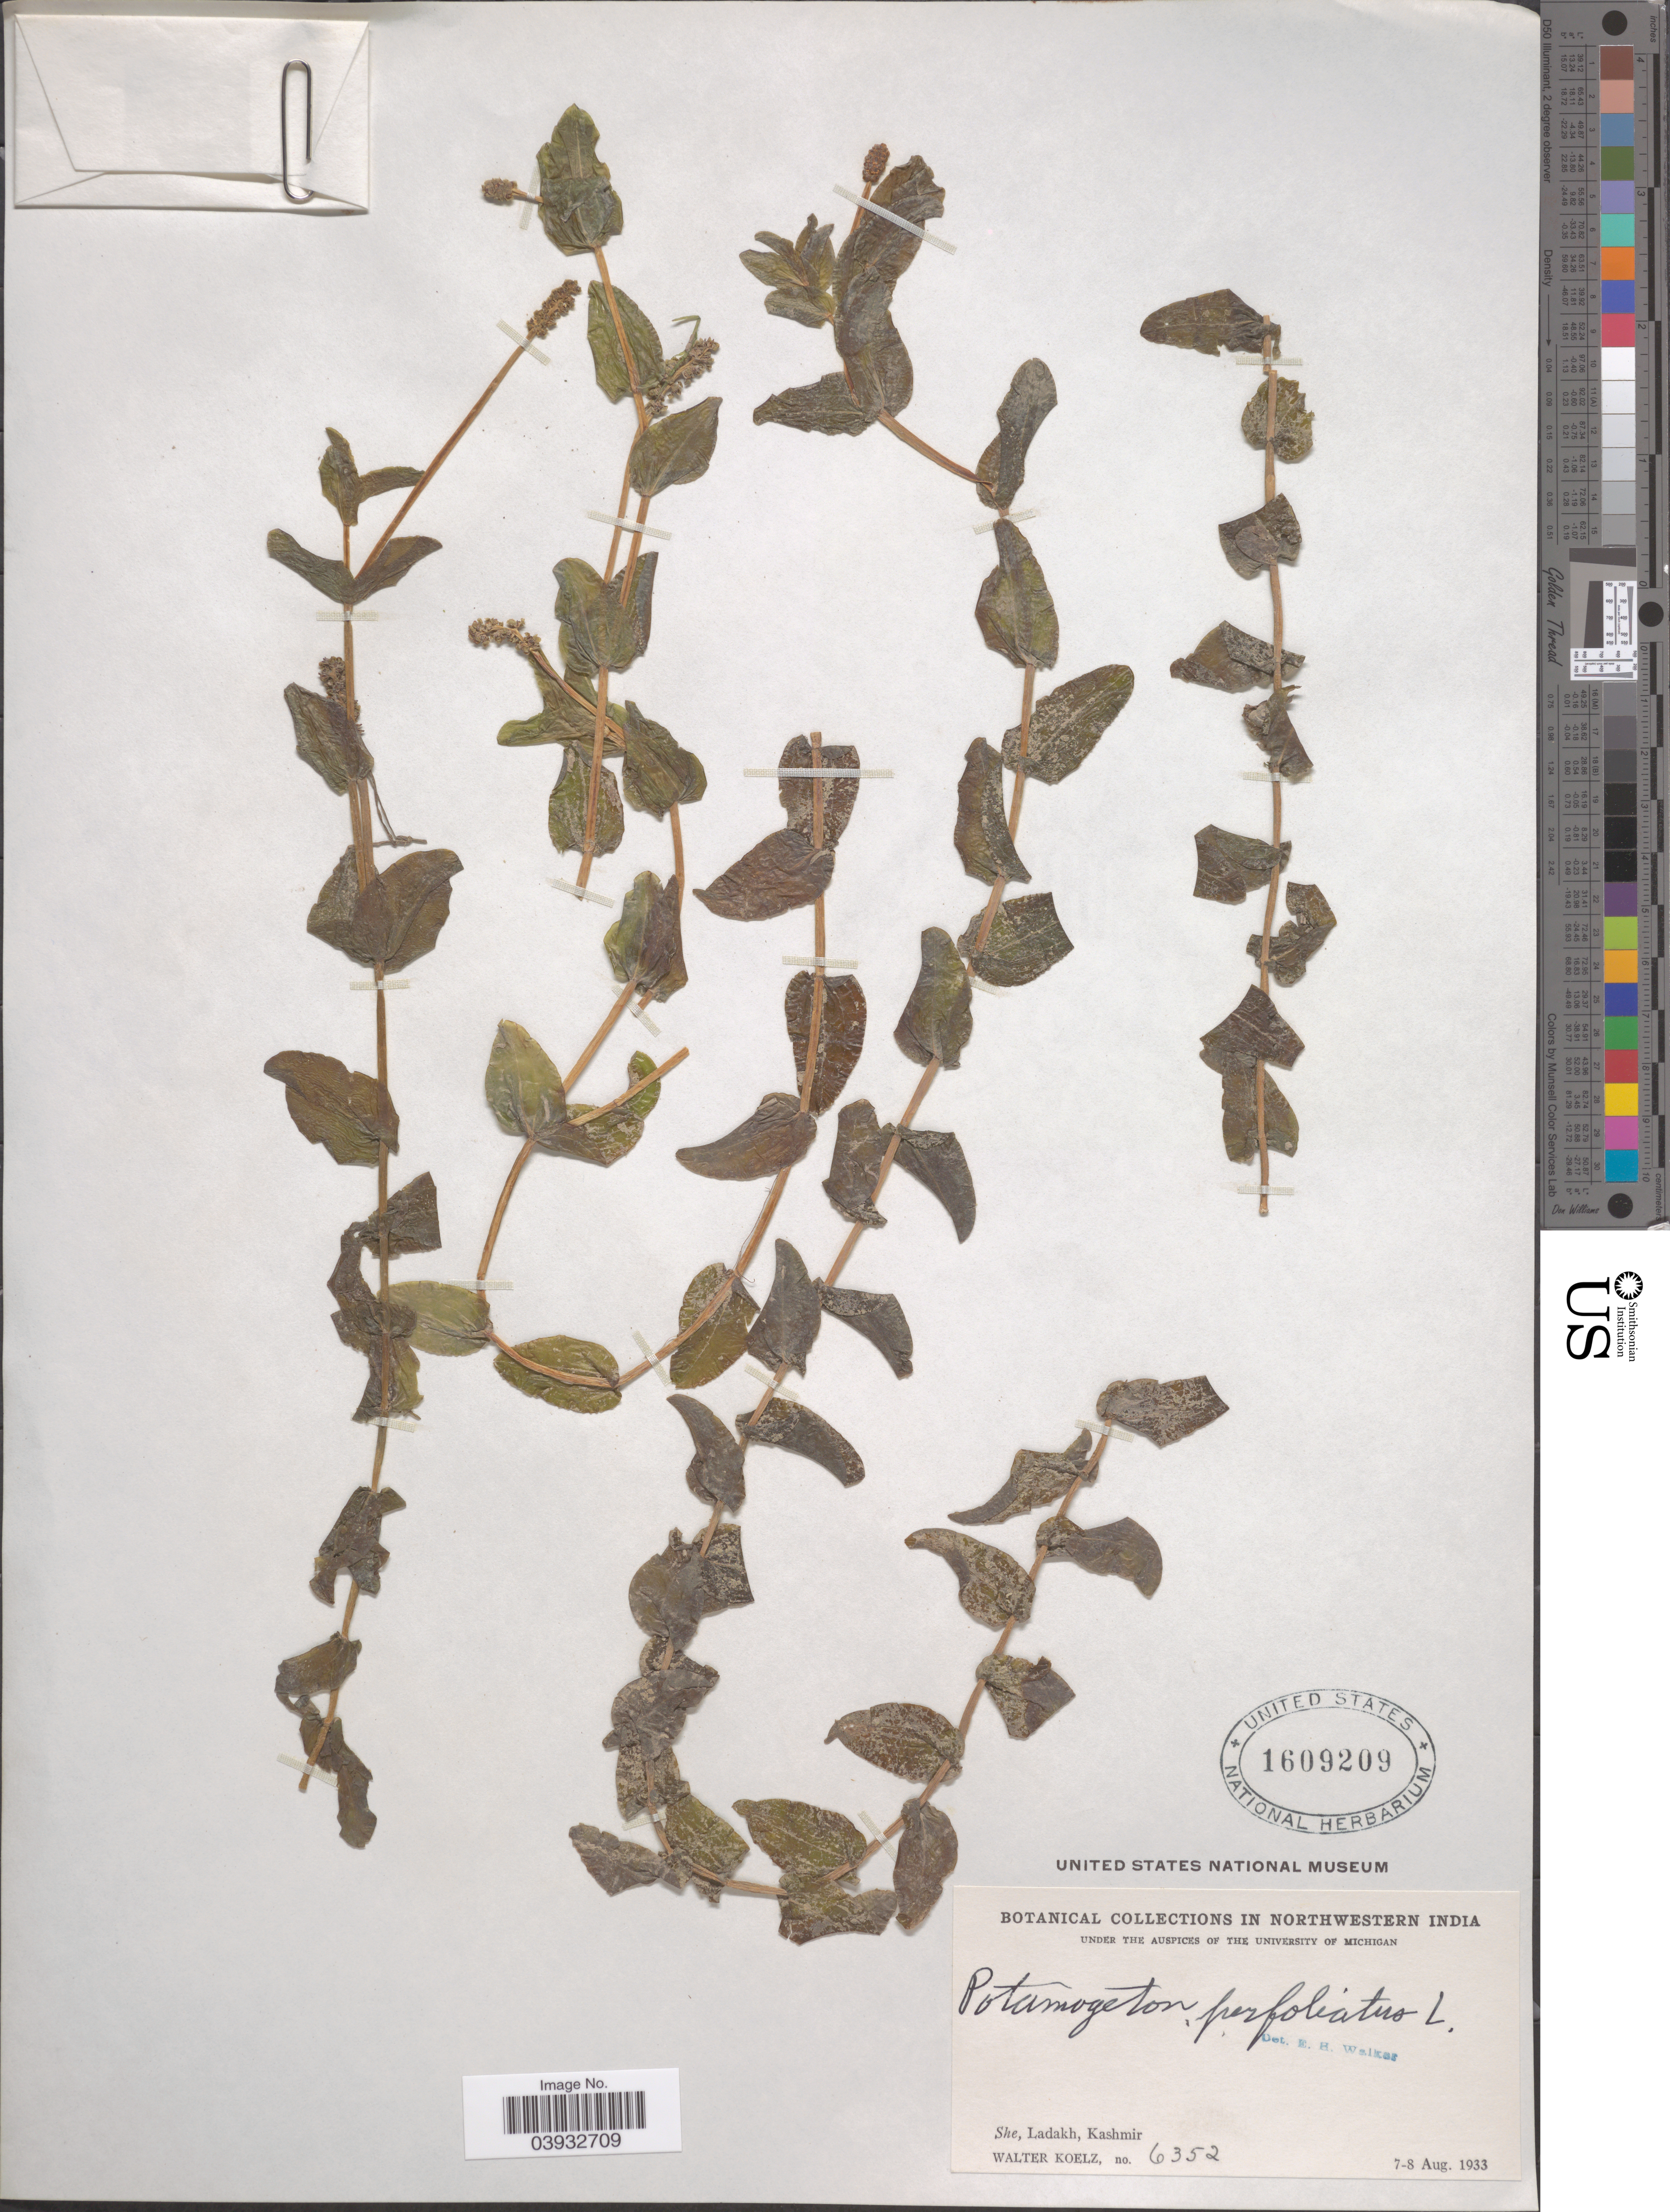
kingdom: Plantae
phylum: Tracheophyta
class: Liliopsida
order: Alismatales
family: Potamogetonaceae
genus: Potamogeton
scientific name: Potamogeton perfoliatus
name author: L.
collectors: W. N. Koelz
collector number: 6352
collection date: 1933-08-07/1933-08-08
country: India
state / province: Jammu and Kashmir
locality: Northwestern India. She, Ladakh, Kashmir.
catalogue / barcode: US 1609209